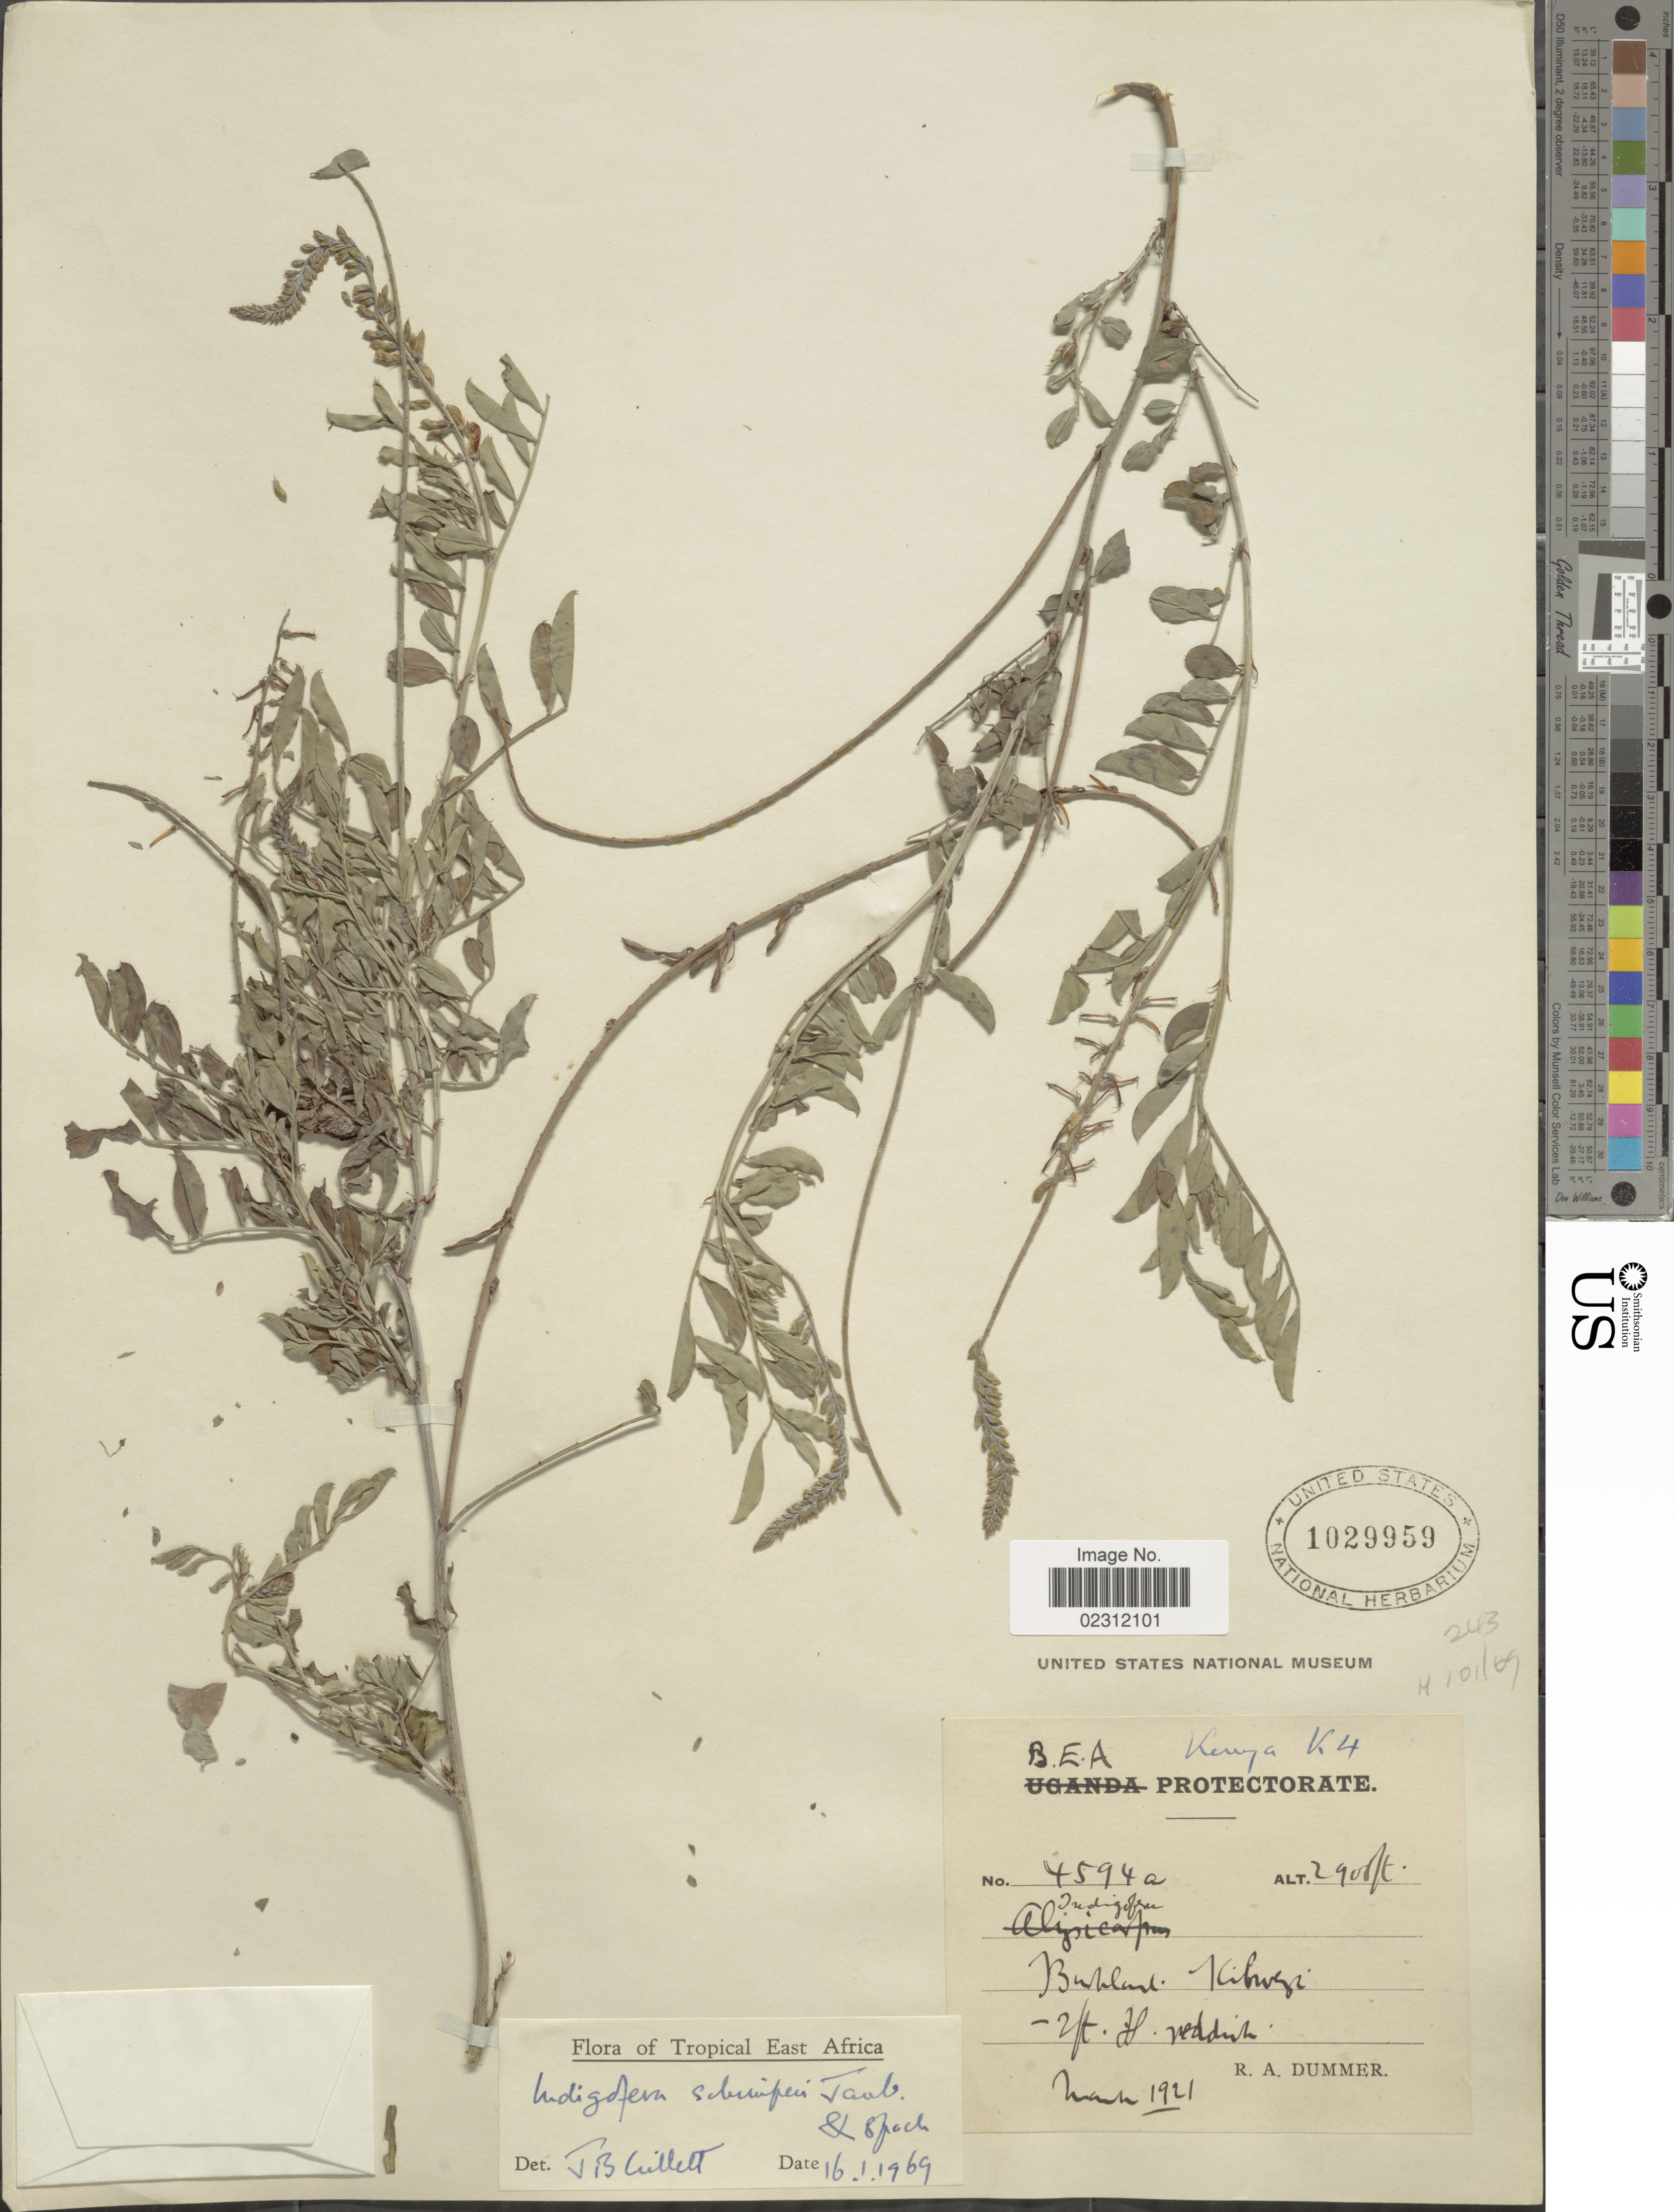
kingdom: Plantae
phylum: Tracheophyta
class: Magnoliopsida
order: Fabales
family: Fabaceae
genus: Indigofera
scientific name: Indigofera schimperi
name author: Jaub. & Spach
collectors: R. Dümmer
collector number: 4594a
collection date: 1921-03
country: Kenya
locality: Kenya K4, Kibwezi, Tropical East Africa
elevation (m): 884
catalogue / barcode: US 1029959